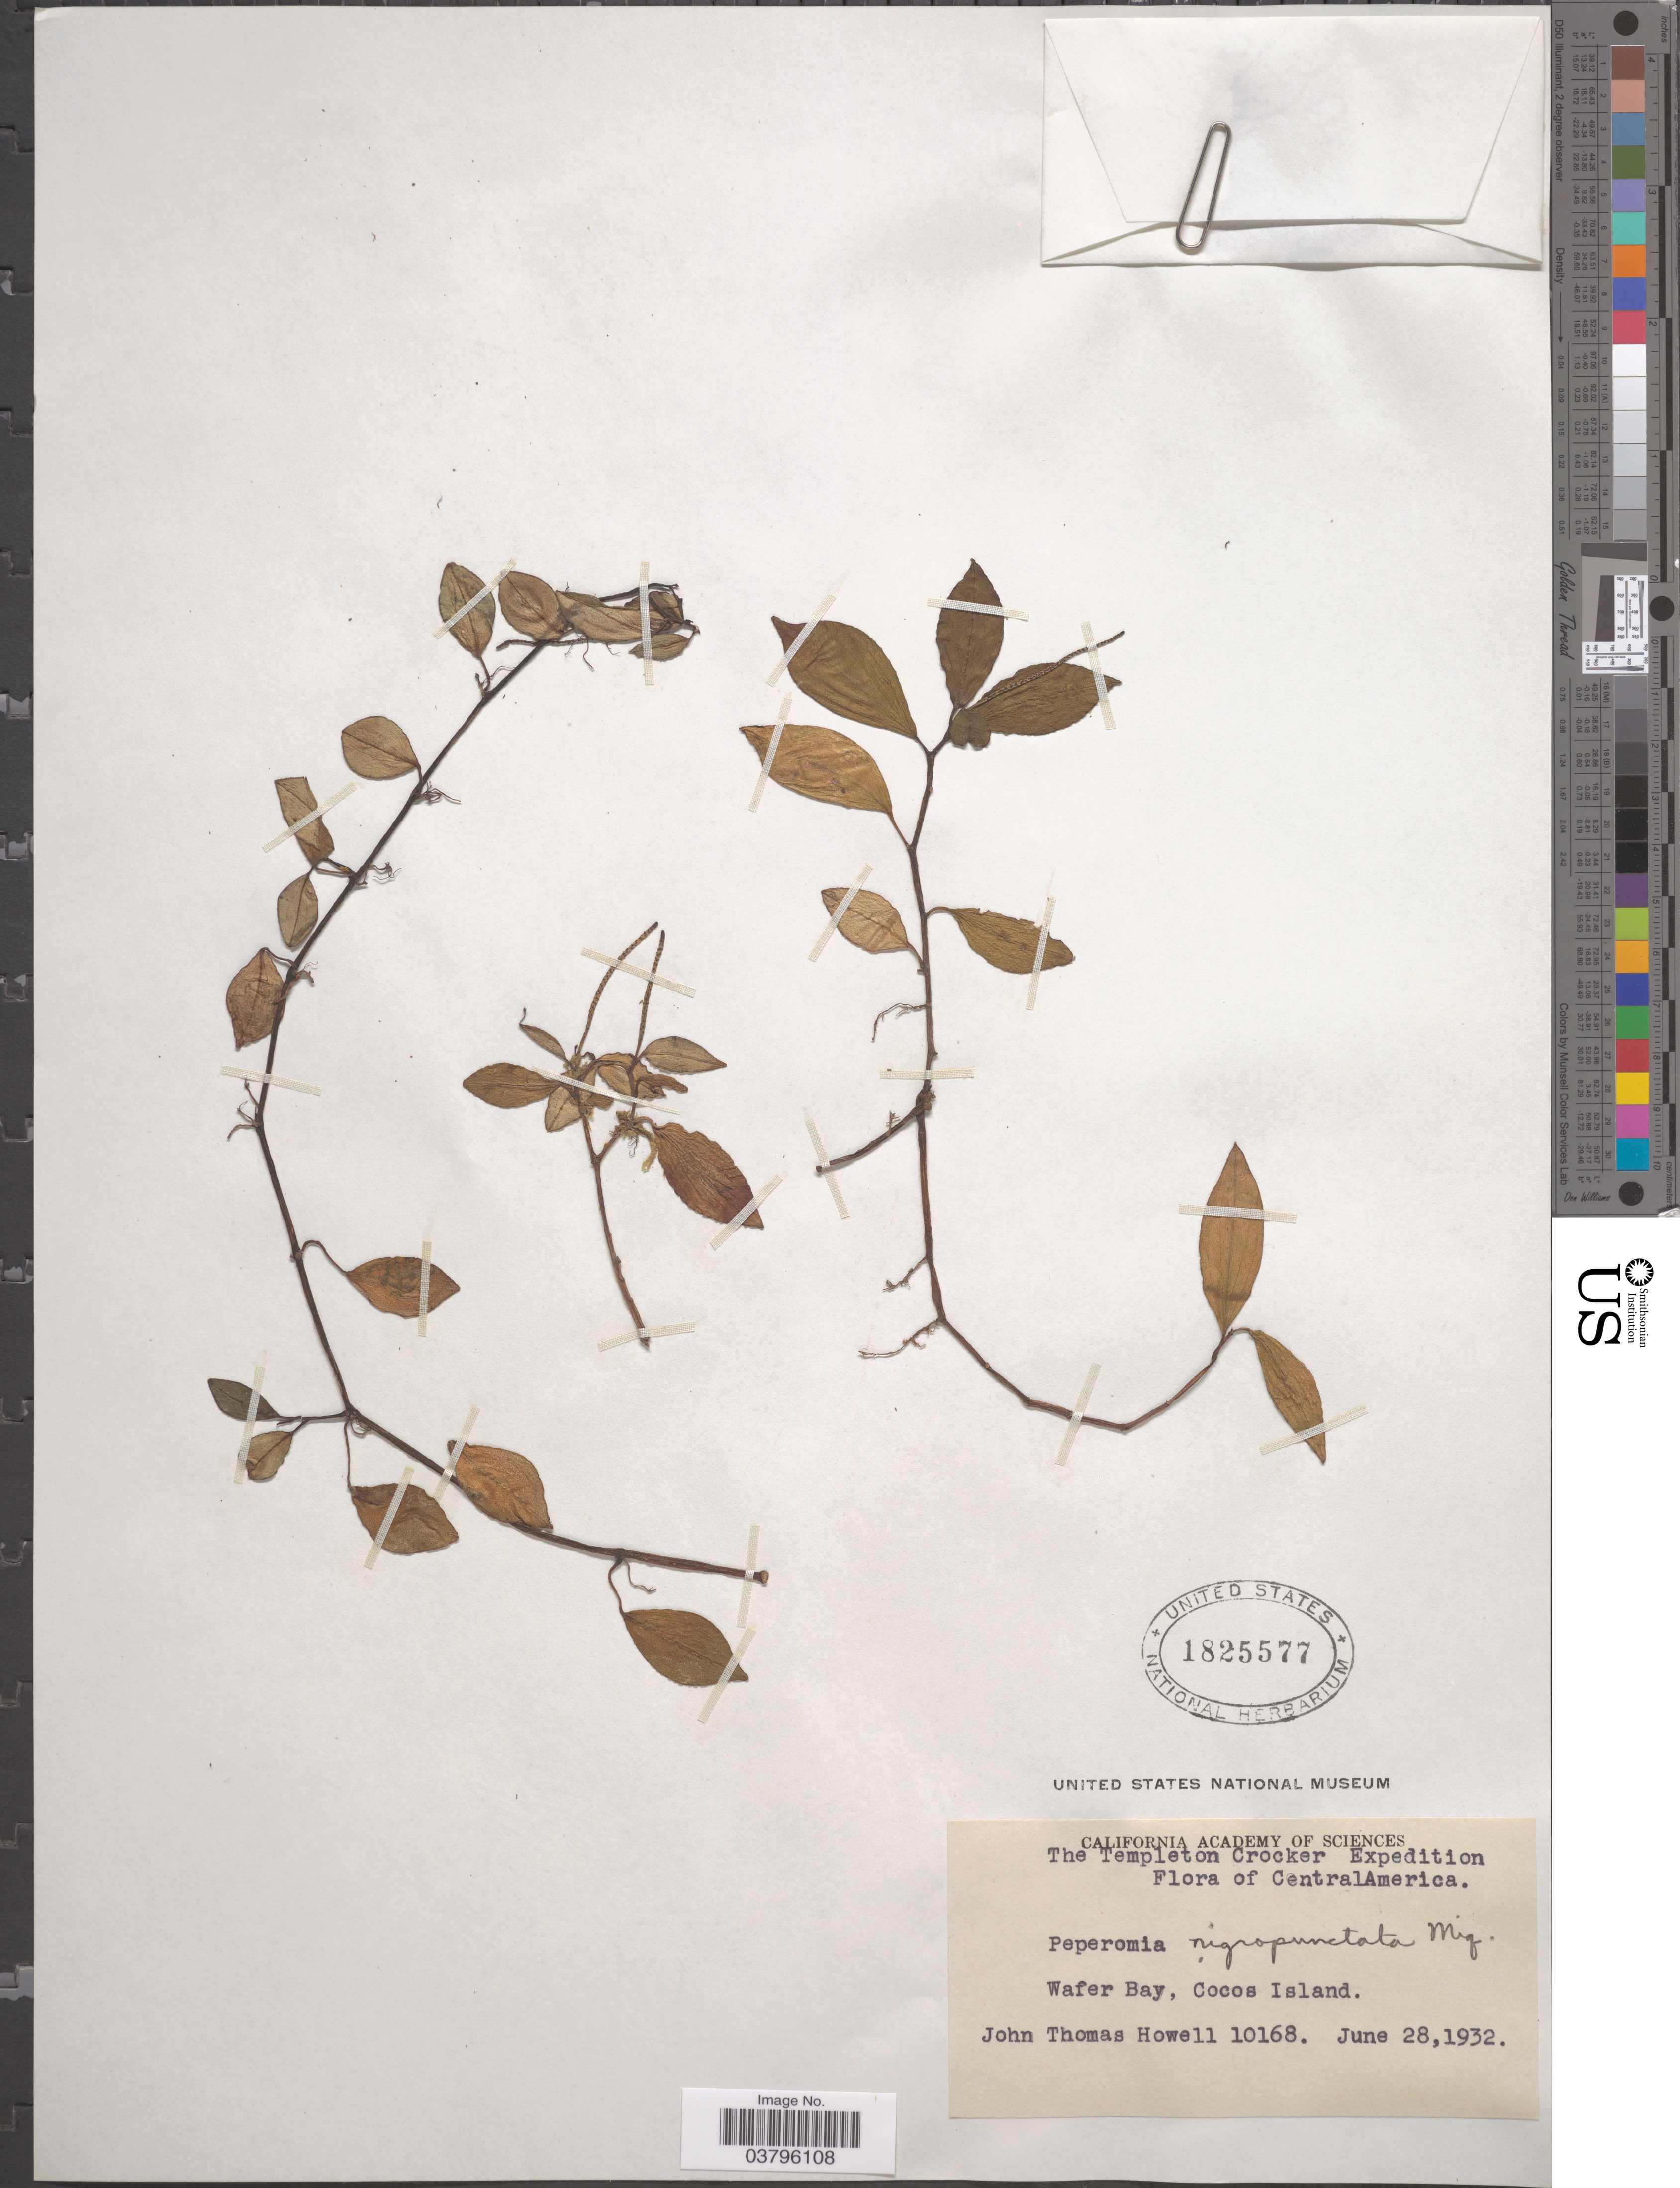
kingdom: Plantae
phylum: Tracheophyta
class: Magnoliopsida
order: Piperales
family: Piperaceae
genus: Peperomia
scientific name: Peperomia nigropunctata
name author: Miq.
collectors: J. T. Howell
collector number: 10168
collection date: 1932-06-28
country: Costa Rica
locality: Central America. Wafer Bay, Cocos Island.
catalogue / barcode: US 1825577